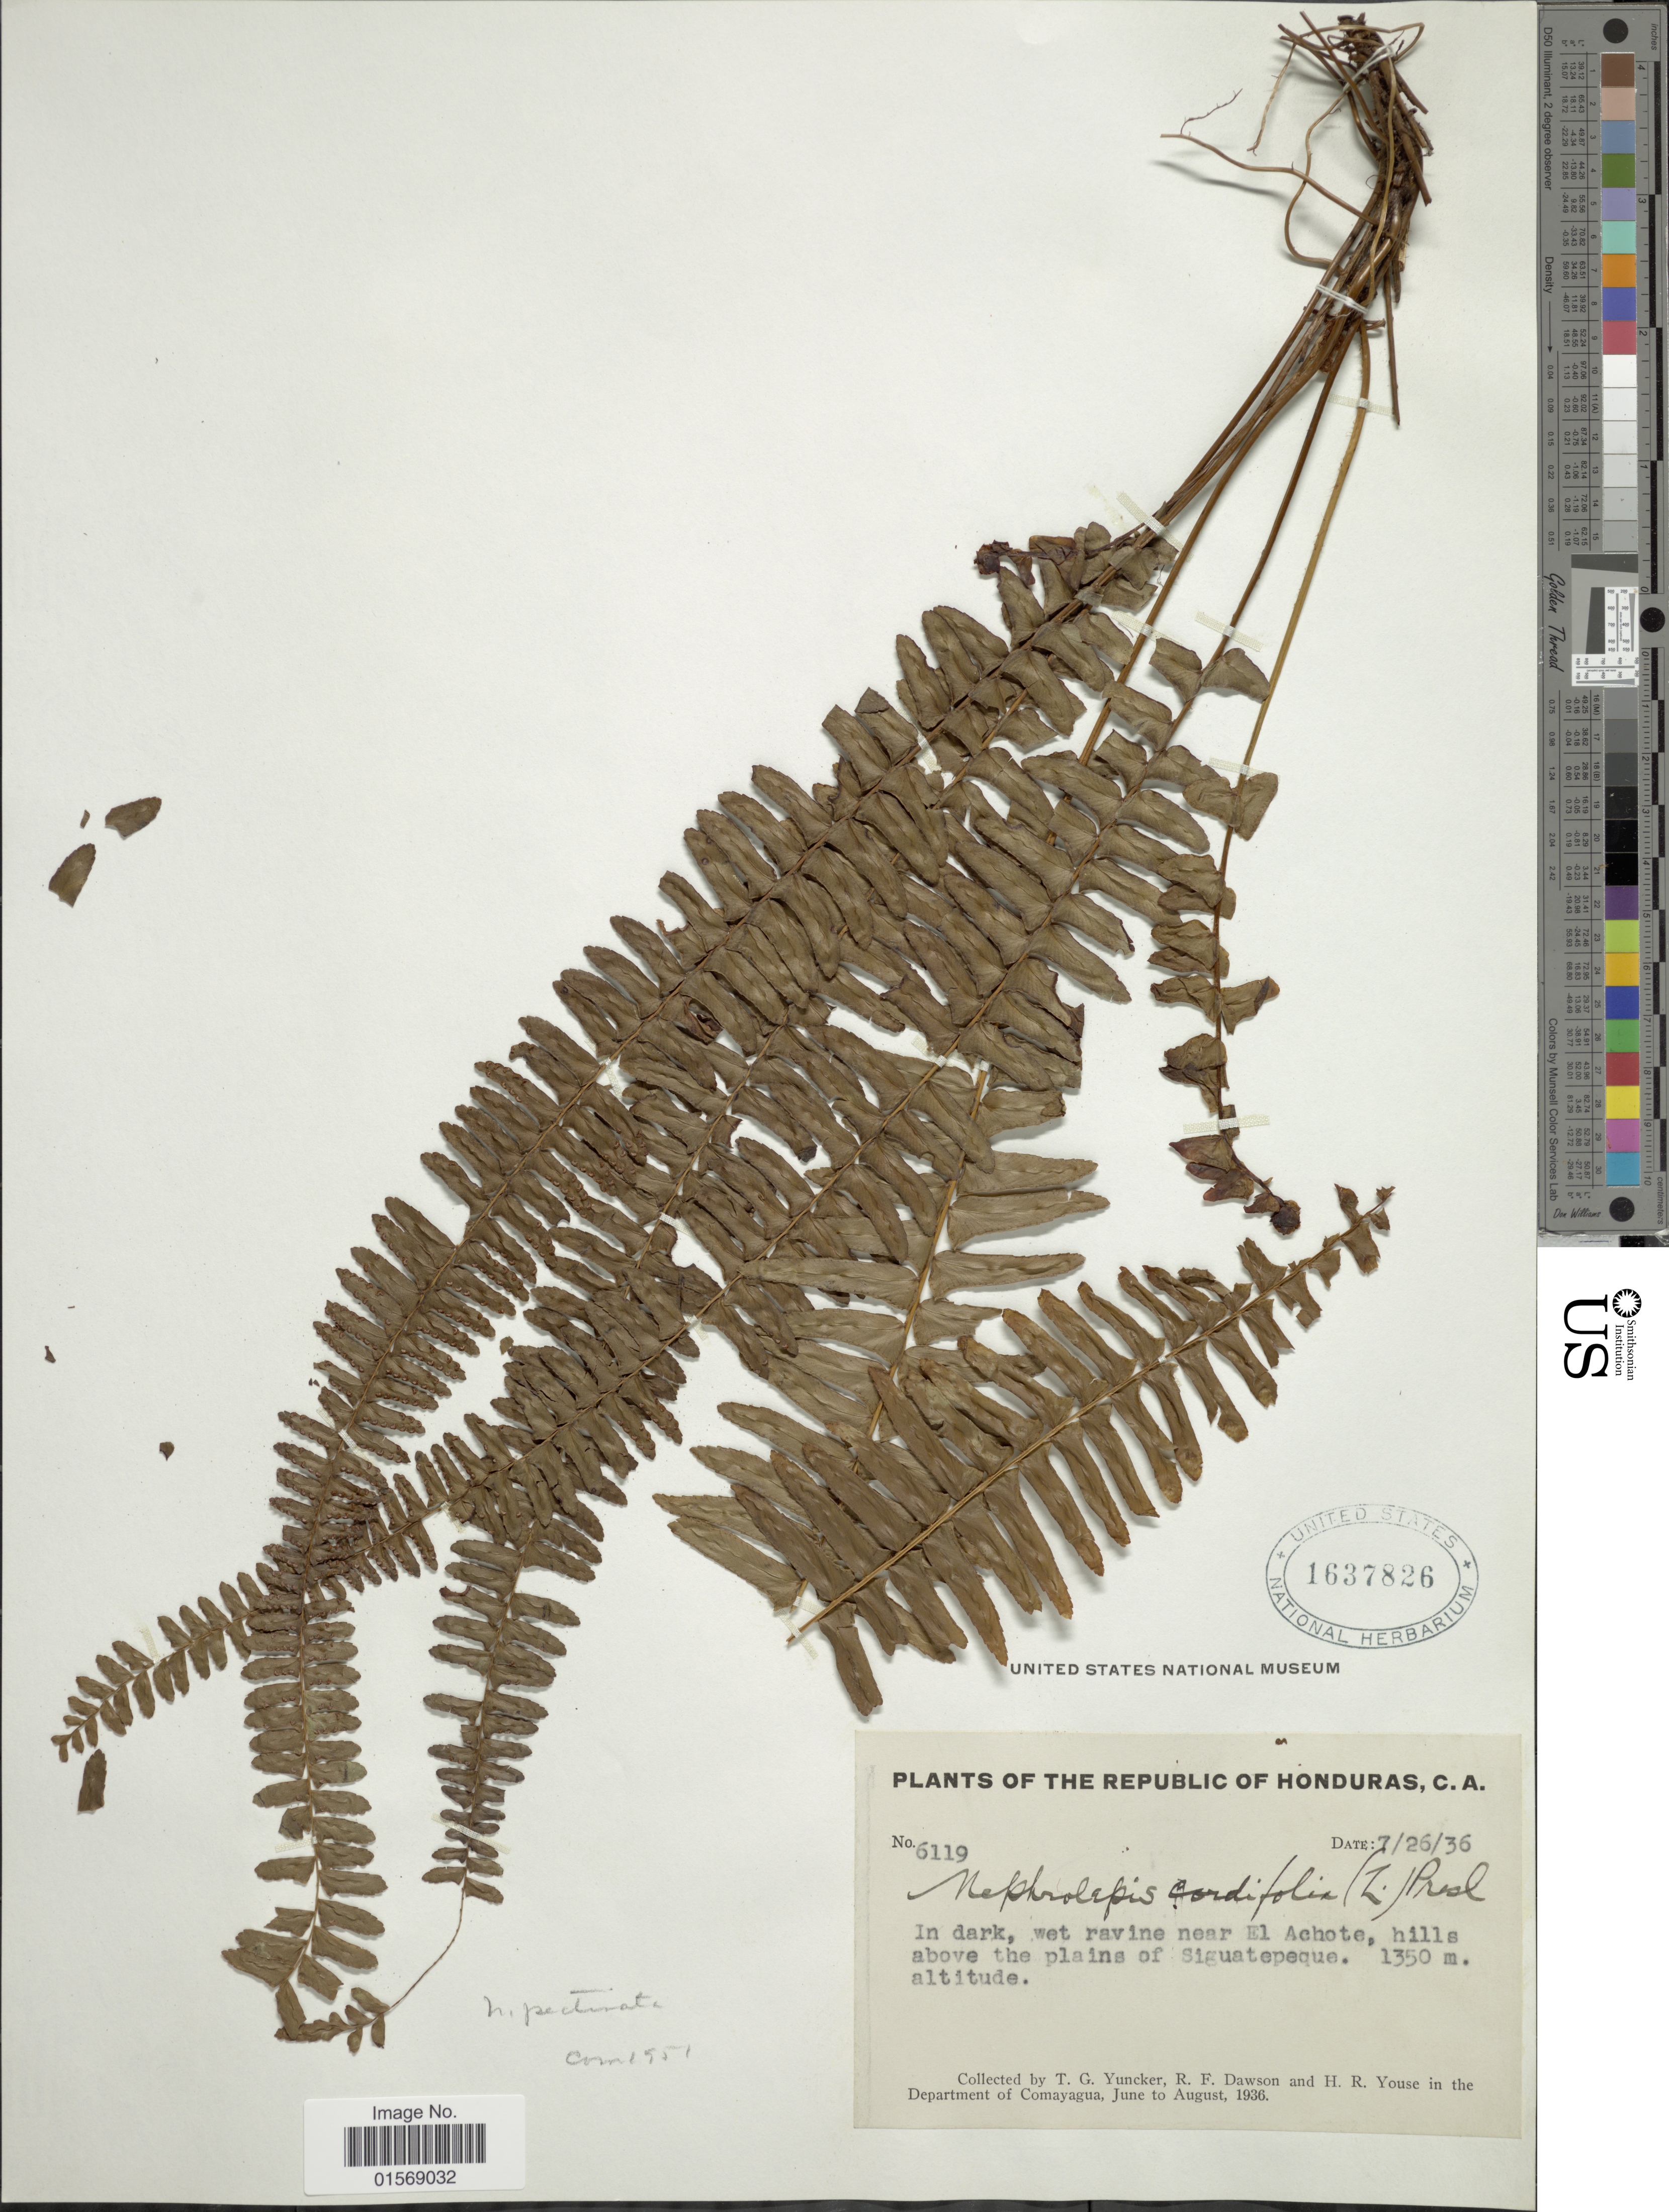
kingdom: Plantae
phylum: Tracheophyta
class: Polypodiopsida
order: Polypodiales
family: Nephrolepidaceae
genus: Nephrolepis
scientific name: Nephrolepis pectinata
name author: (Willd.) Schott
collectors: T. G. Yuncker, R. F. Dawson & H. Youse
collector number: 6119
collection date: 1936-07-26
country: Honduras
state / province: Comayagua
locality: Republic of Honduras, C. A. wet ravine near El Achote, hills above the plains of Siguatepeque. Department of Comayagua.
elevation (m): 1350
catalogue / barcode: US 1637826